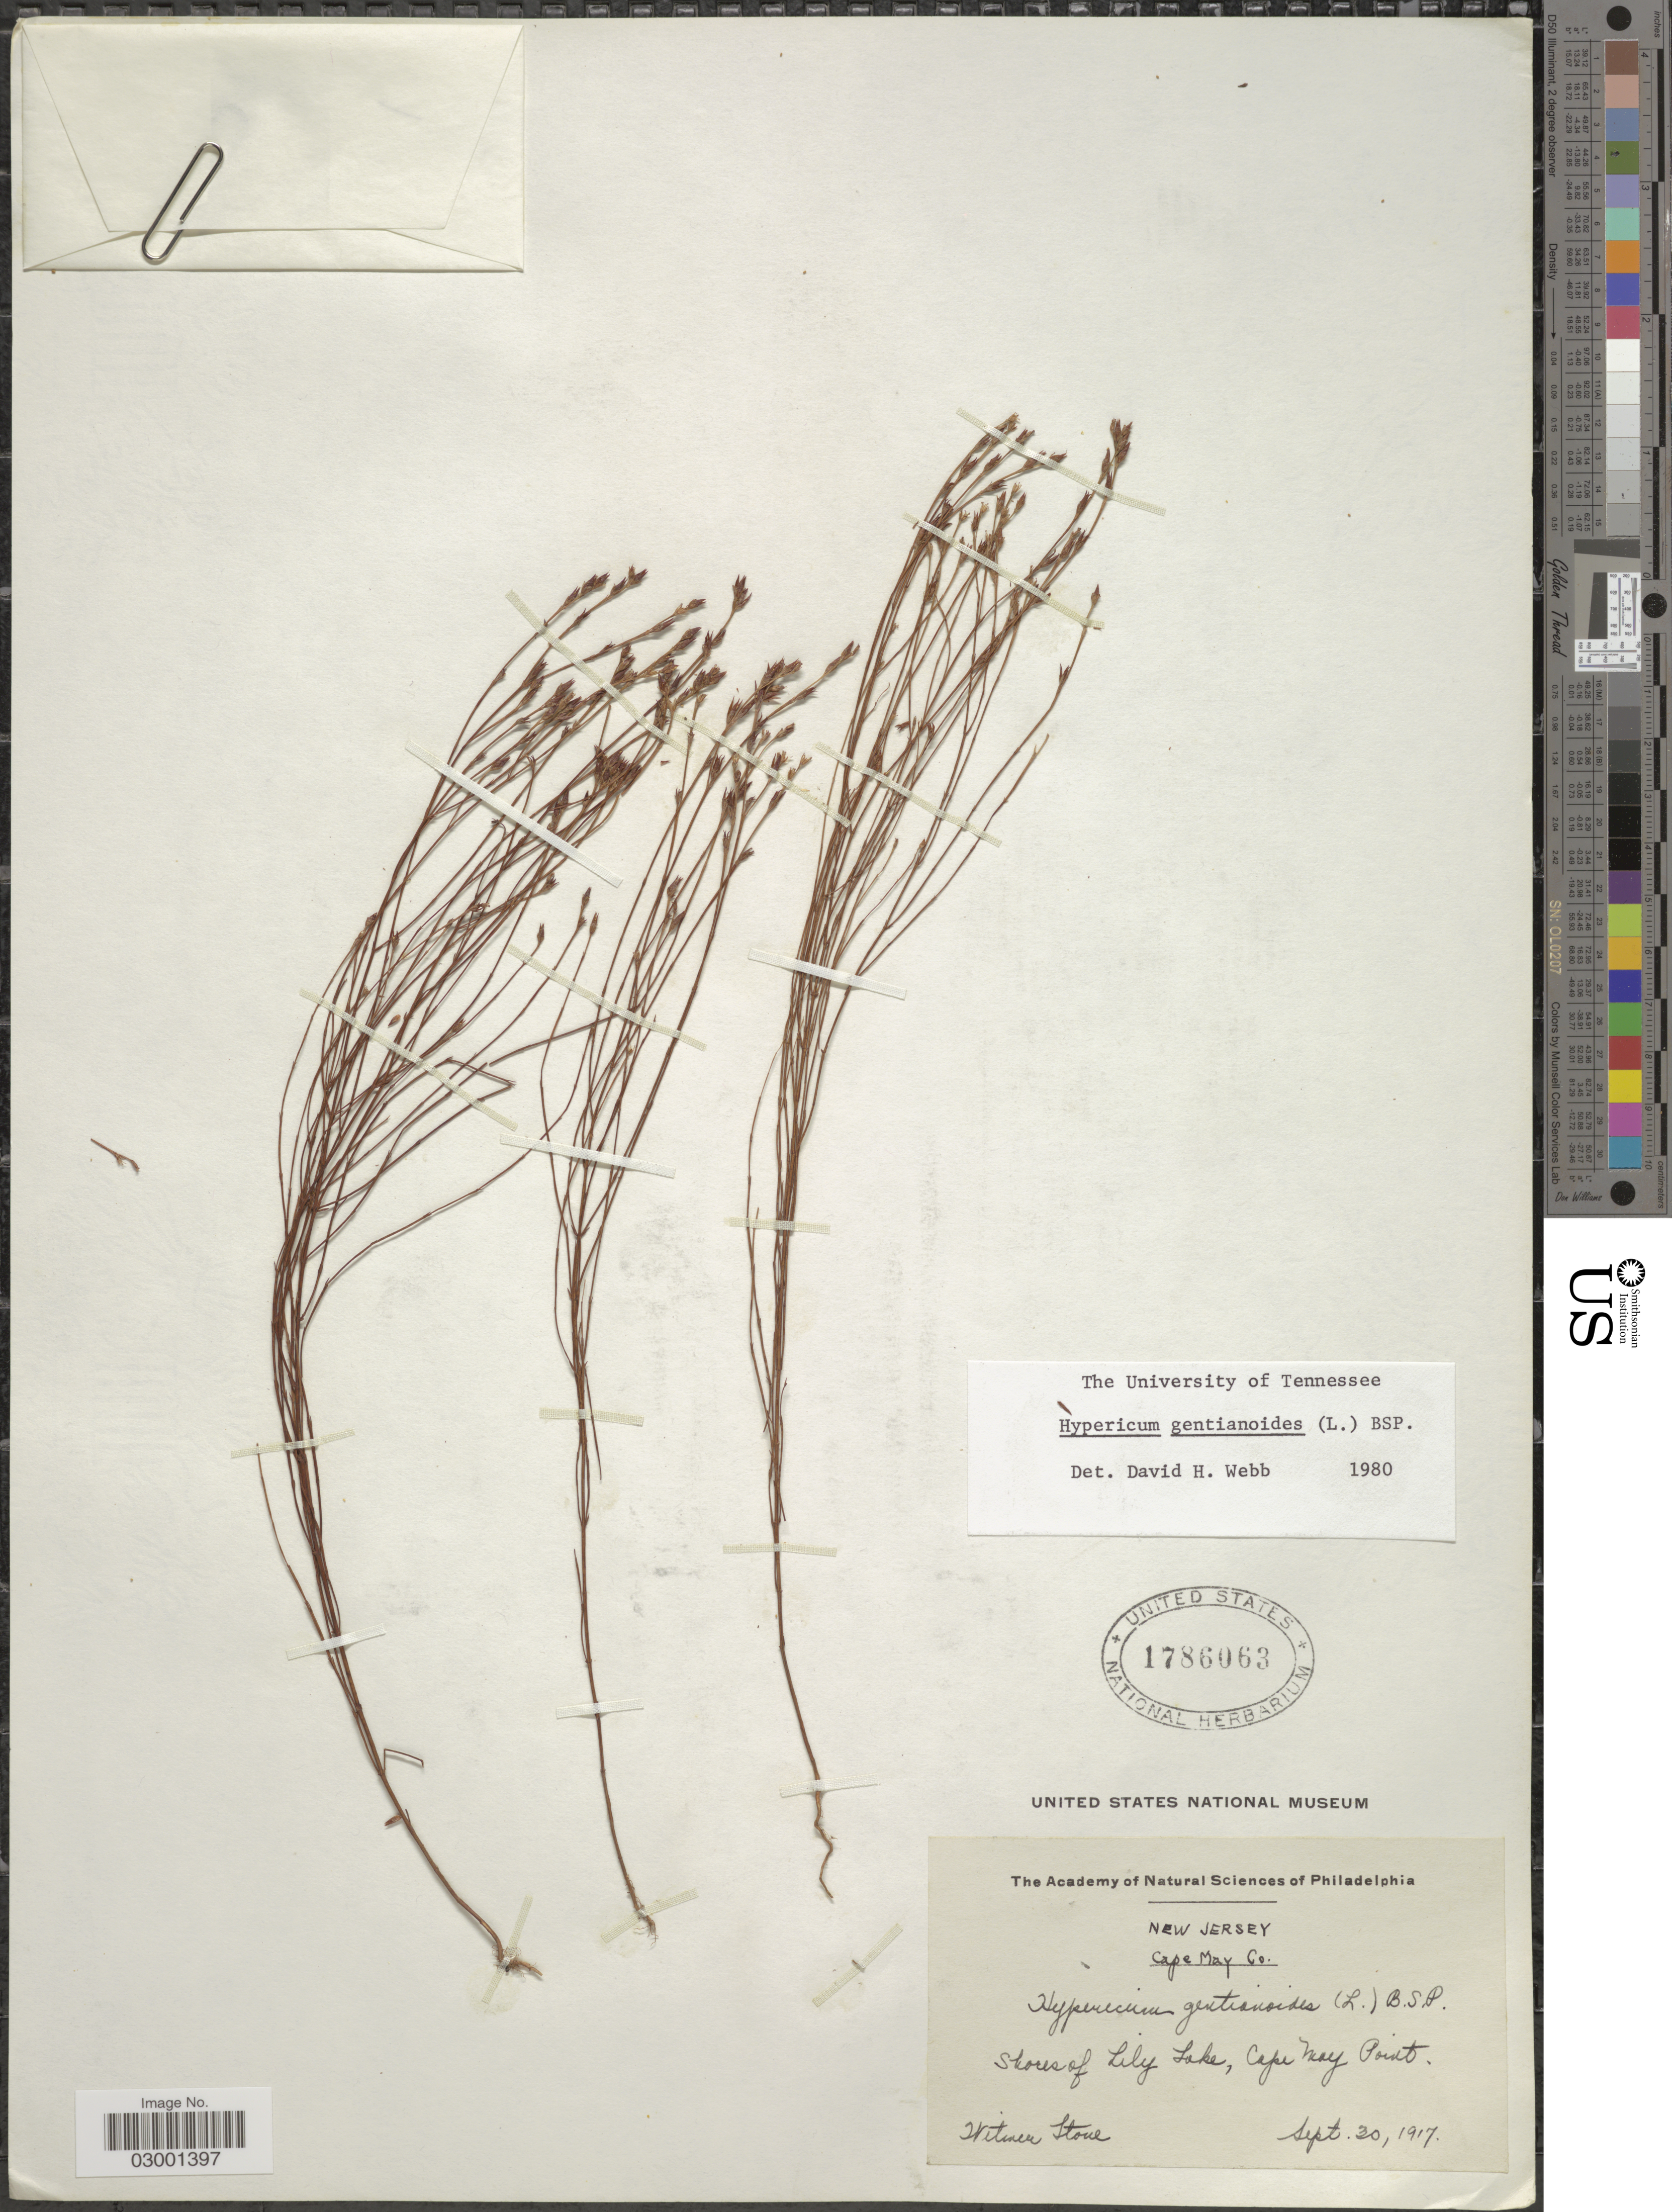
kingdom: Plantae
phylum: Tracheophyta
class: Magnoliopsida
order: Malpighiales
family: Hypericaceae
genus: Hypericum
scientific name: Hypericum gentianoides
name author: (L.) Britton, Stearns & Poggenb.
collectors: W. Stone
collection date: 1917-09-30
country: United States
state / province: New Jersey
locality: Cape May Co. Shores Lely lake, Cape May Point.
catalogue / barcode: US 1786063